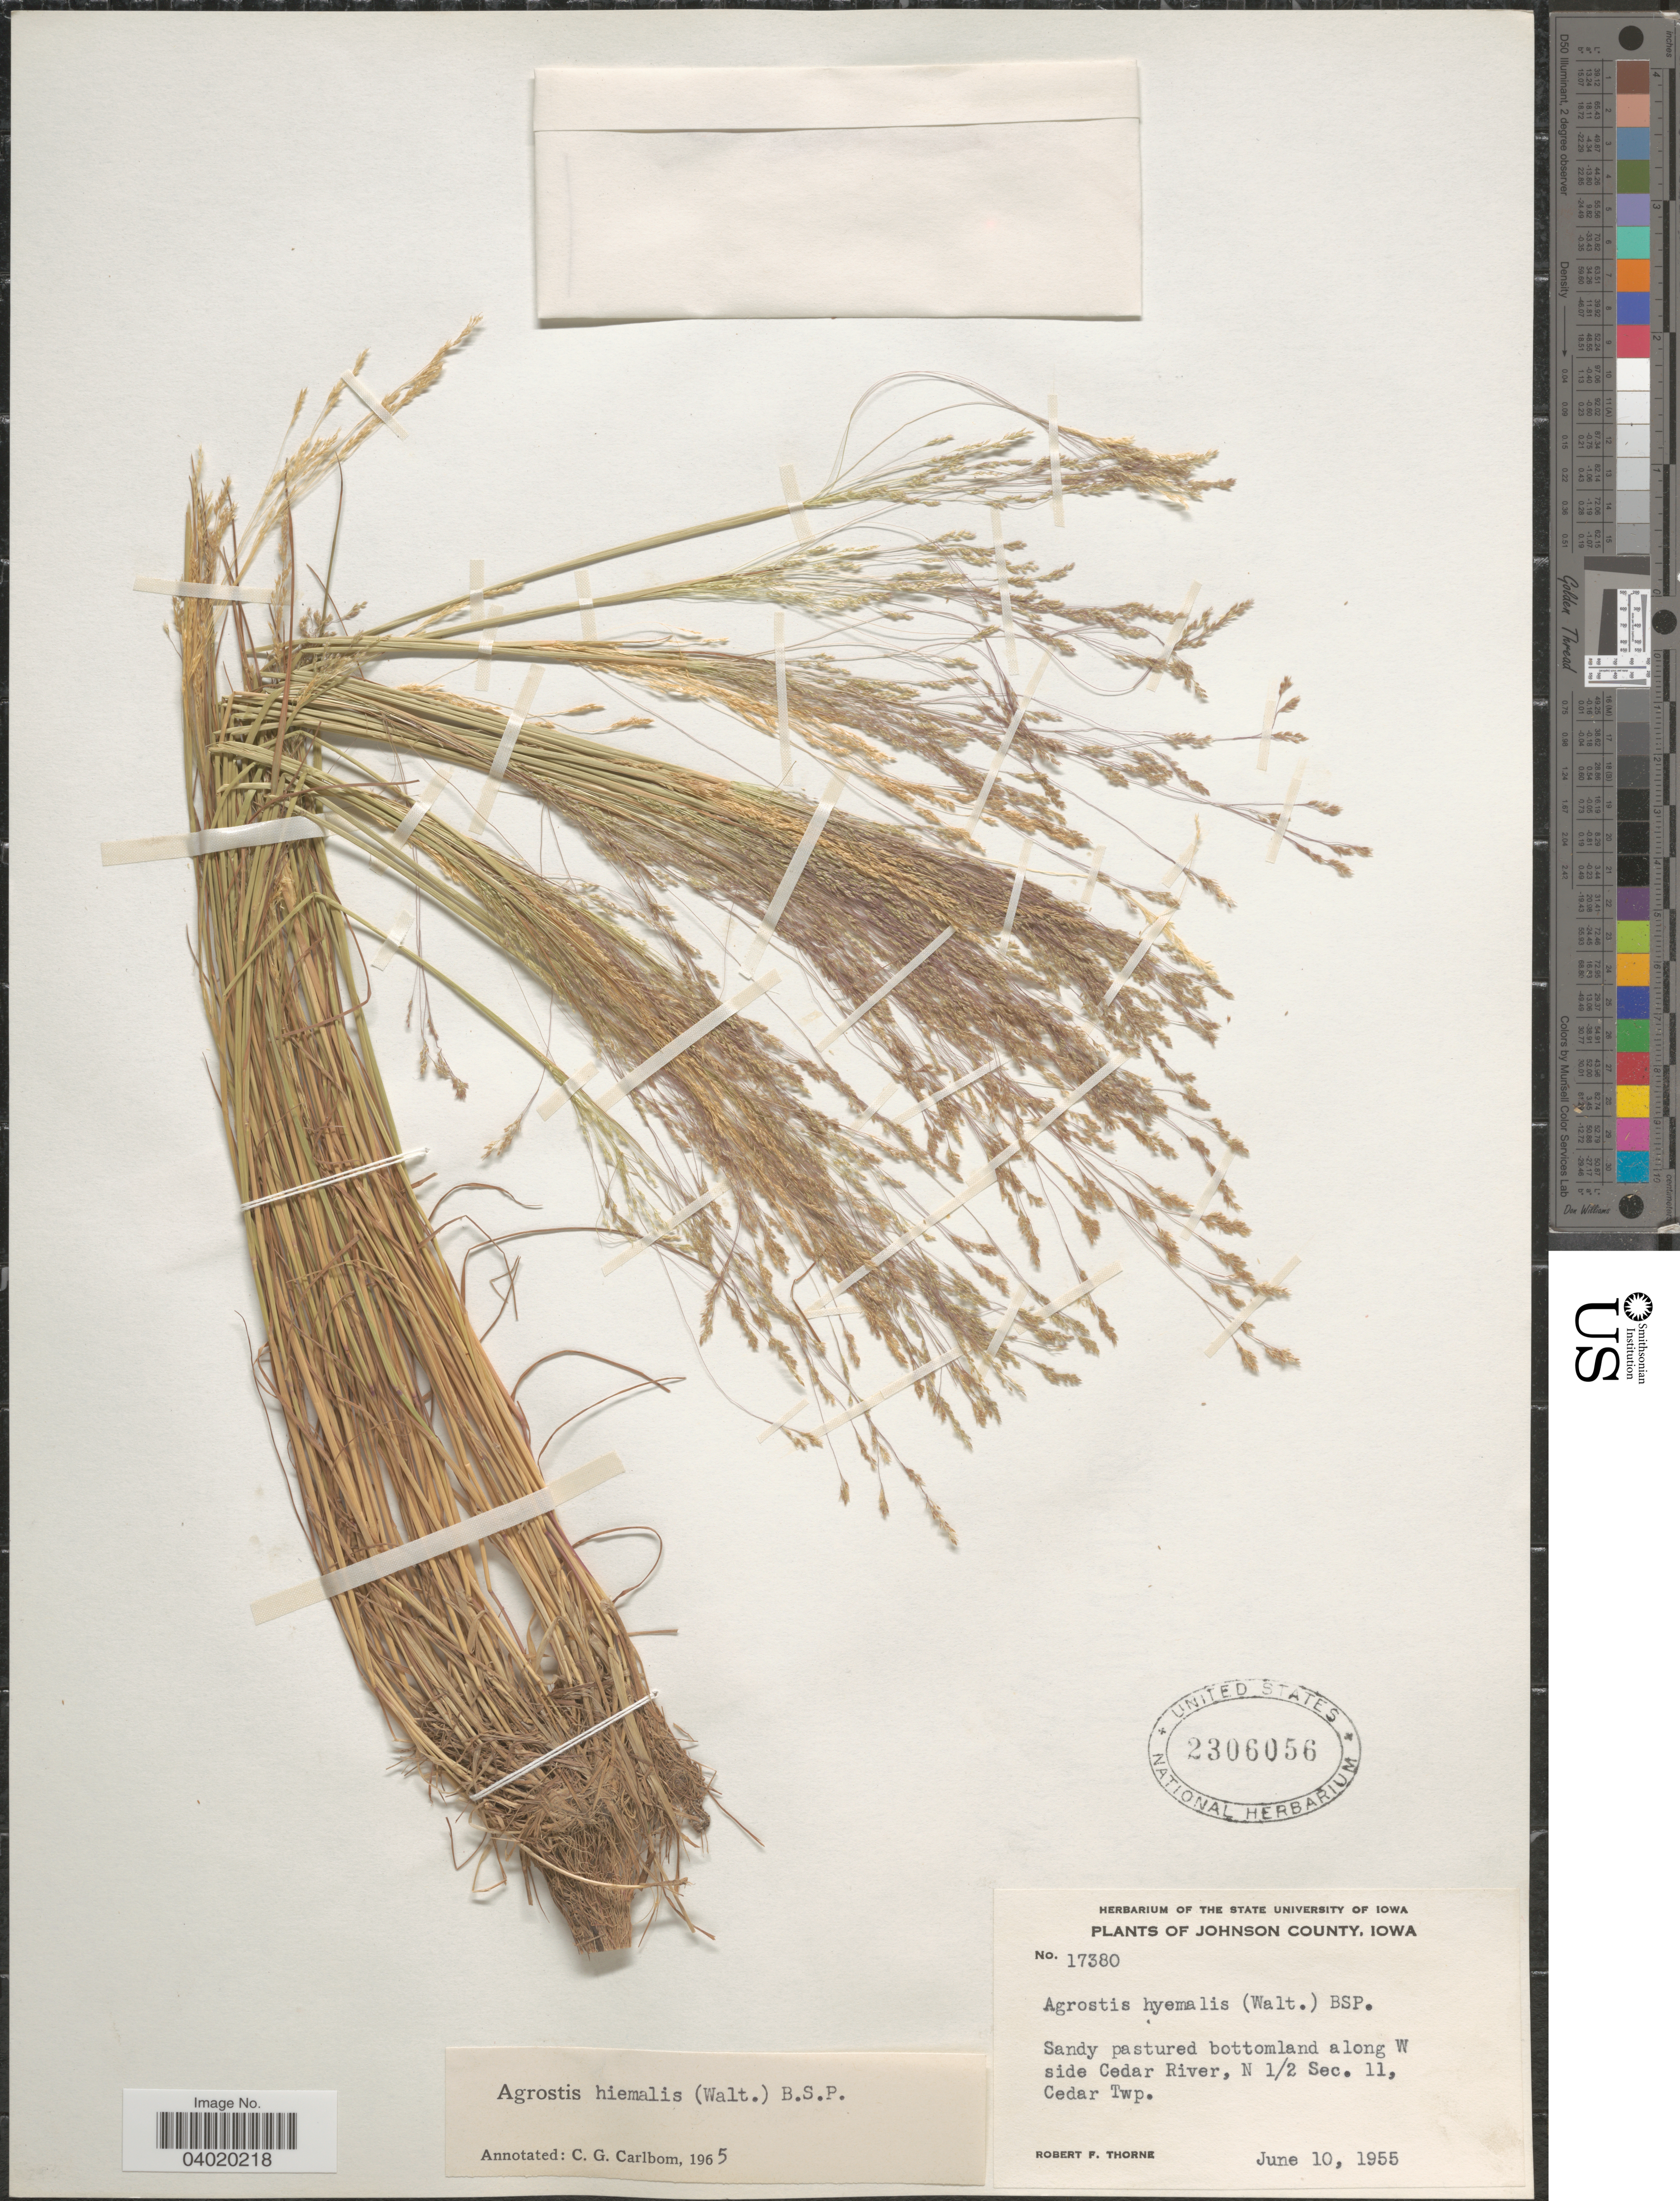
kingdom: Plantae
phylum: Tracheophyta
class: Liliopsida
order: Poales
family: Poaceae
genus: Agrostis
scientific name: Agrostis hyemalis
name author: (Walter) Britton et al.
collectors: R. F. Thorne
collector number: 17380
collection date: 1955-06-10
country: United States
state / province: Iowa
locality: Johnson County. Along W side Cedar River, N 1/2 Sec. 11, Cedar Twp.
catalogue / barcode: US 2306056